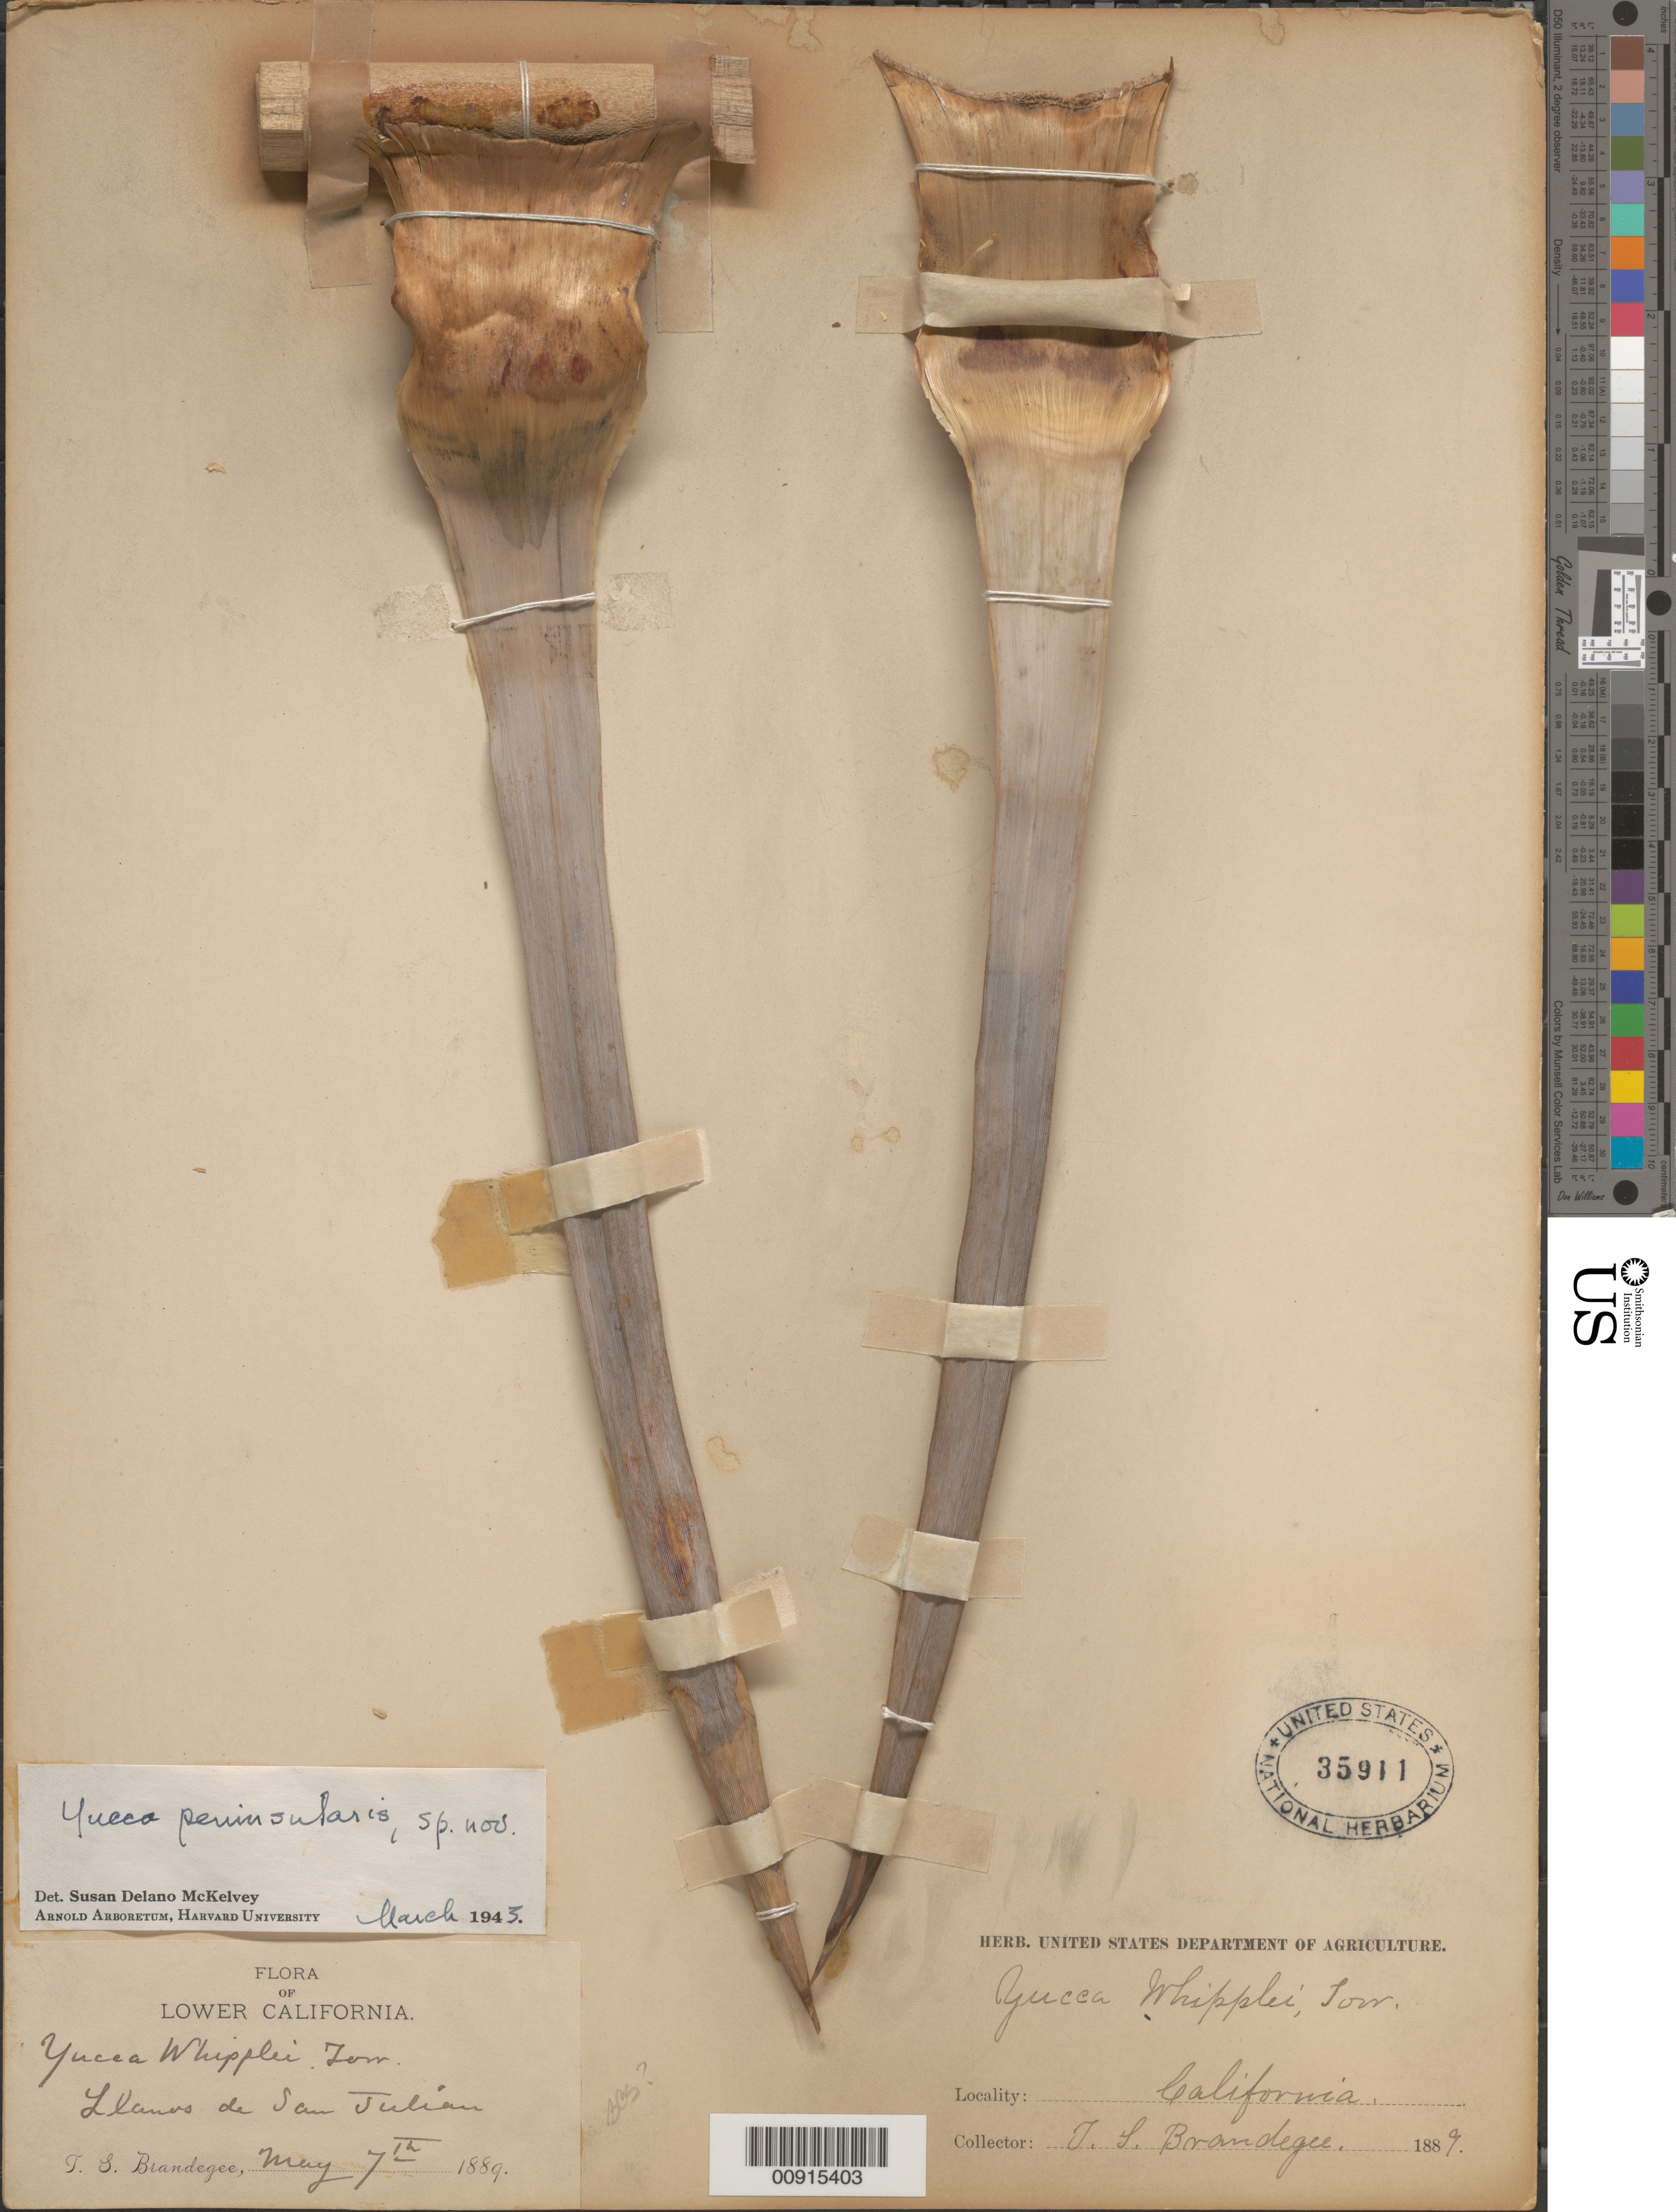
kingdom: Plantae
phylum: Tracheophyta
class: Liliopsida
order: Asparagales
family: Asparagaceae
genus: Yucca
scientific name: Yucca peninsularis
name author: McKelvey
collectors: T. S. Brandegee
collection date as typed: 07 May 1889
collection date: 1889-05-07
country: Mexico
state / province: Baja California Sur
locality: Llanos de San Julian, Lower California.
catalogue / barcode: US 35911